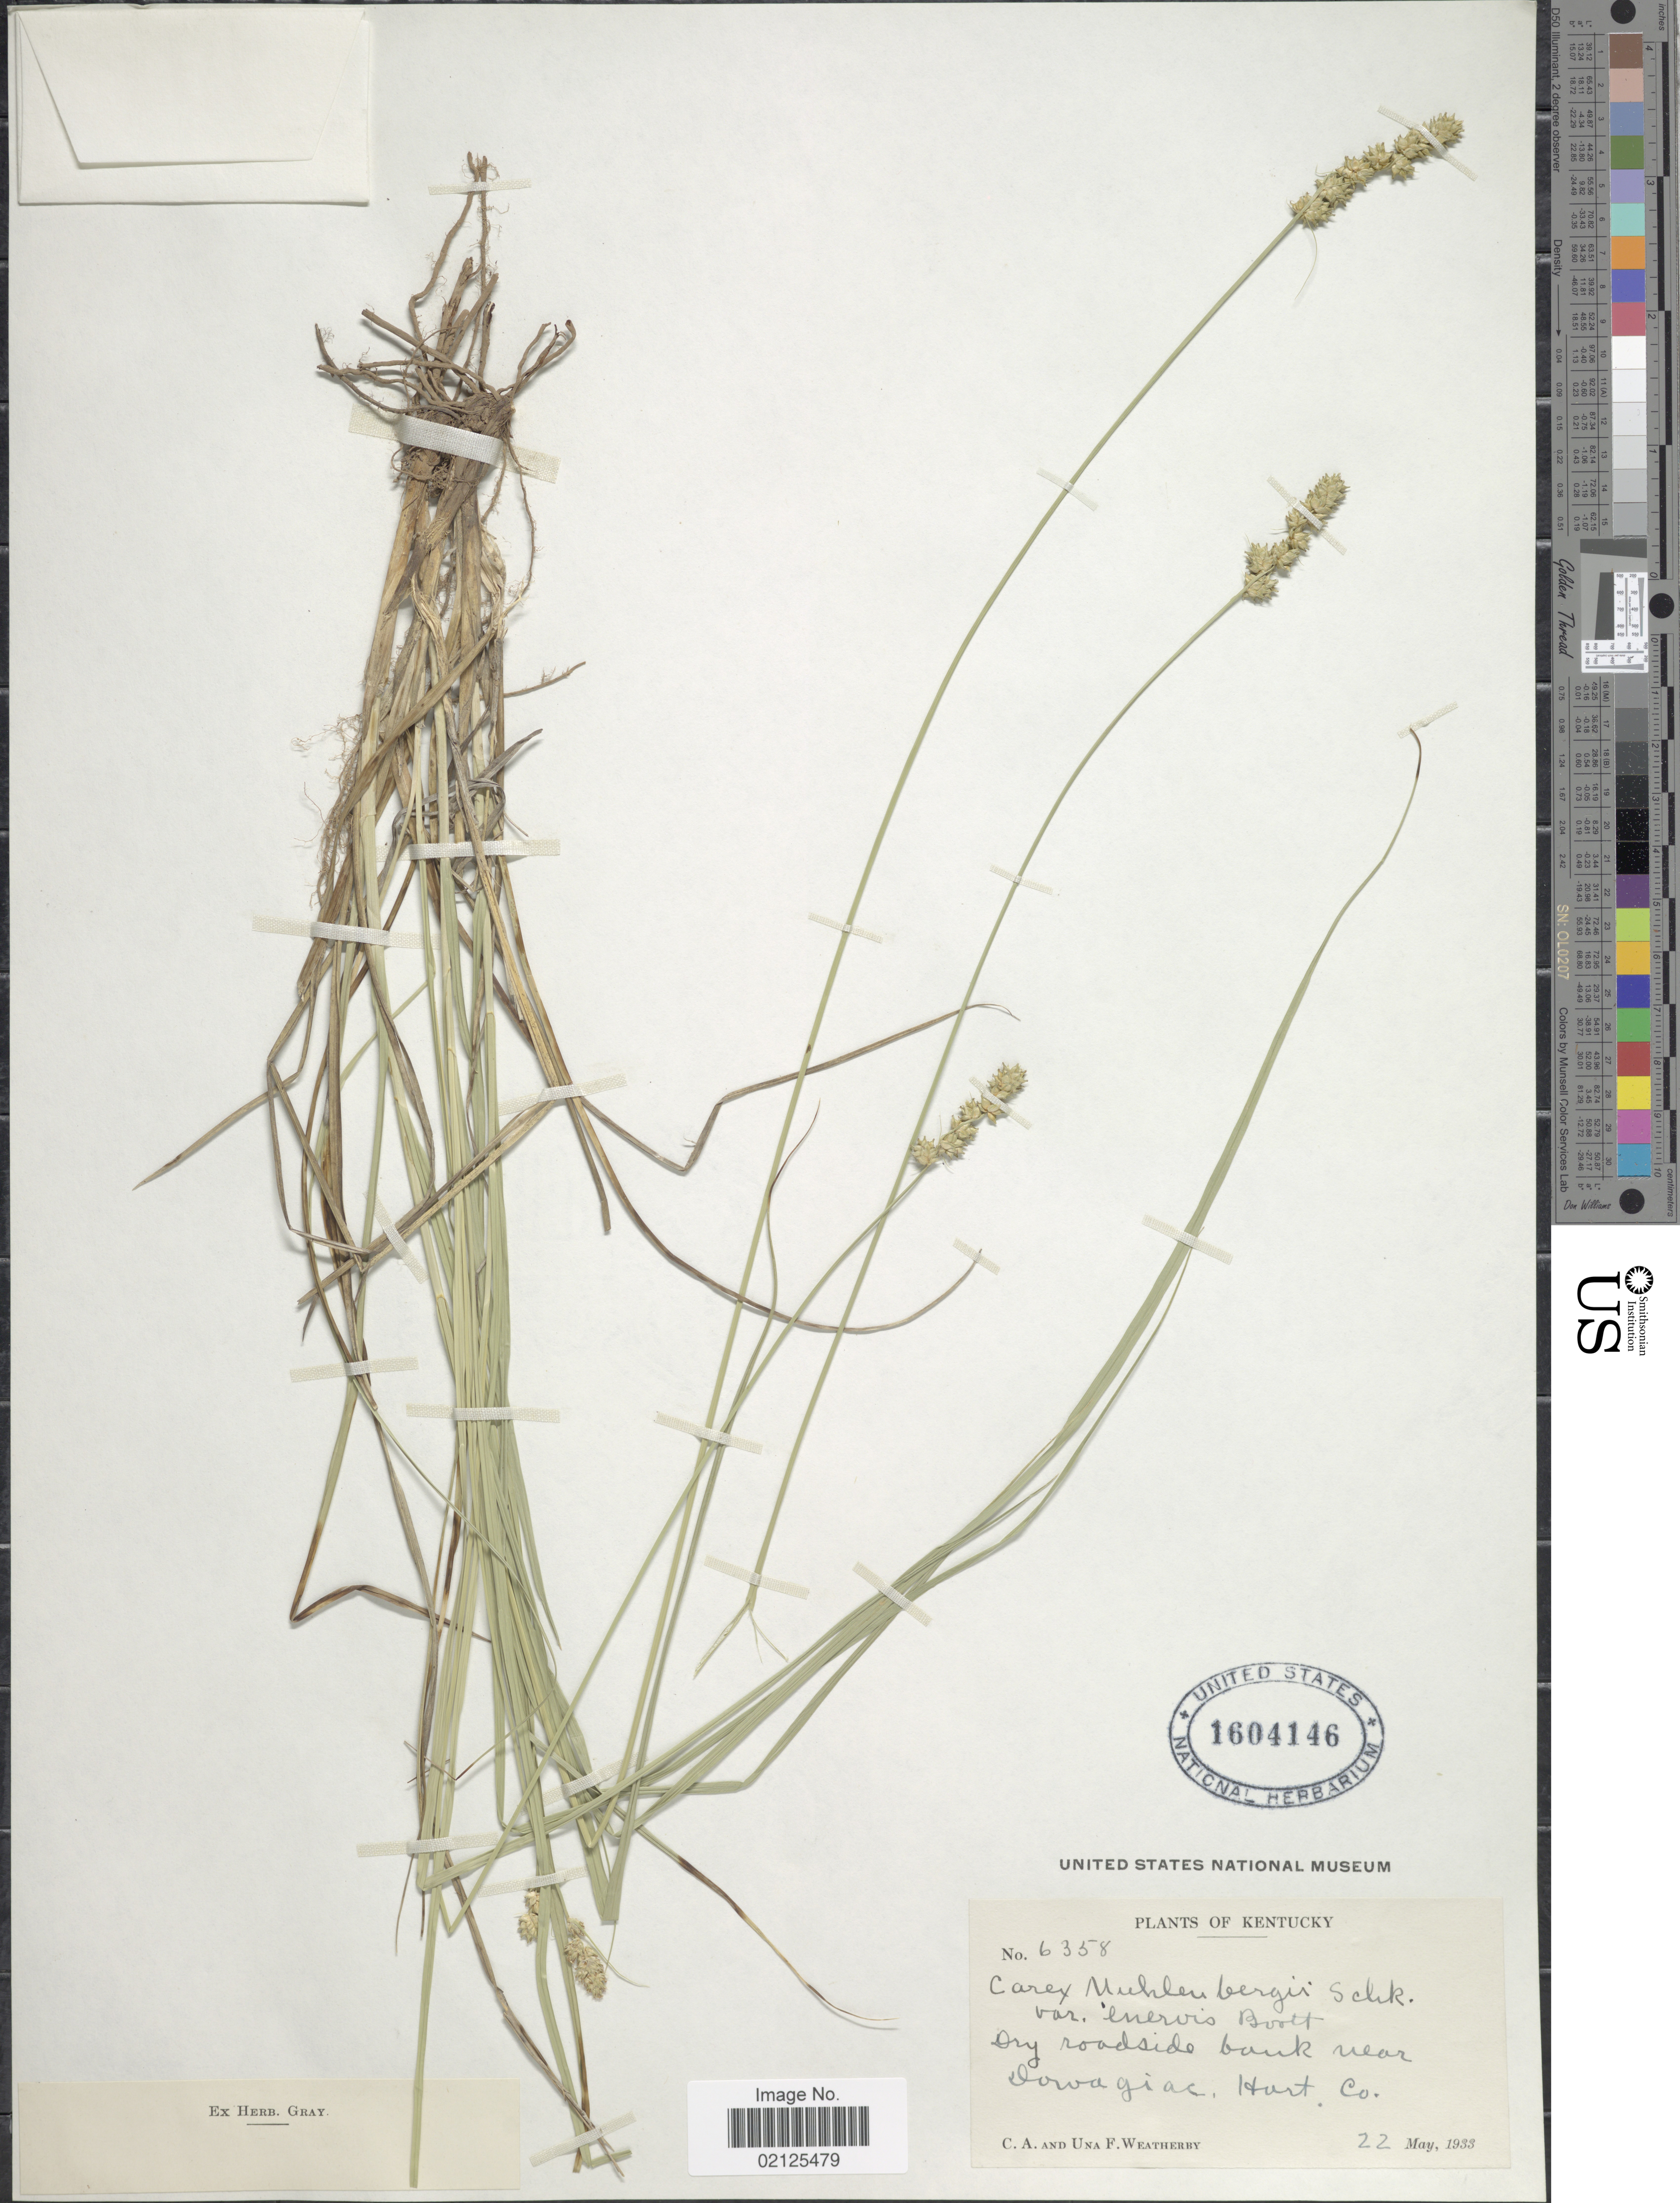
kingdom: Plantae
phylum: Tracheophyta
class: Liliopsida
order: Poales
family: Cyperaceae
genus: Carex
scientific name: Carex muehlenbergii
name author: Willd.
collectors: C. A. Weatherby & U. Weatherby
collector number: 6358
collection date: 1933-05-22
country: United States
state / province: Kentucky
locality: Dry roadside bank near Dowagiac, Hart Co.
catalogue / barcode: US 1604146